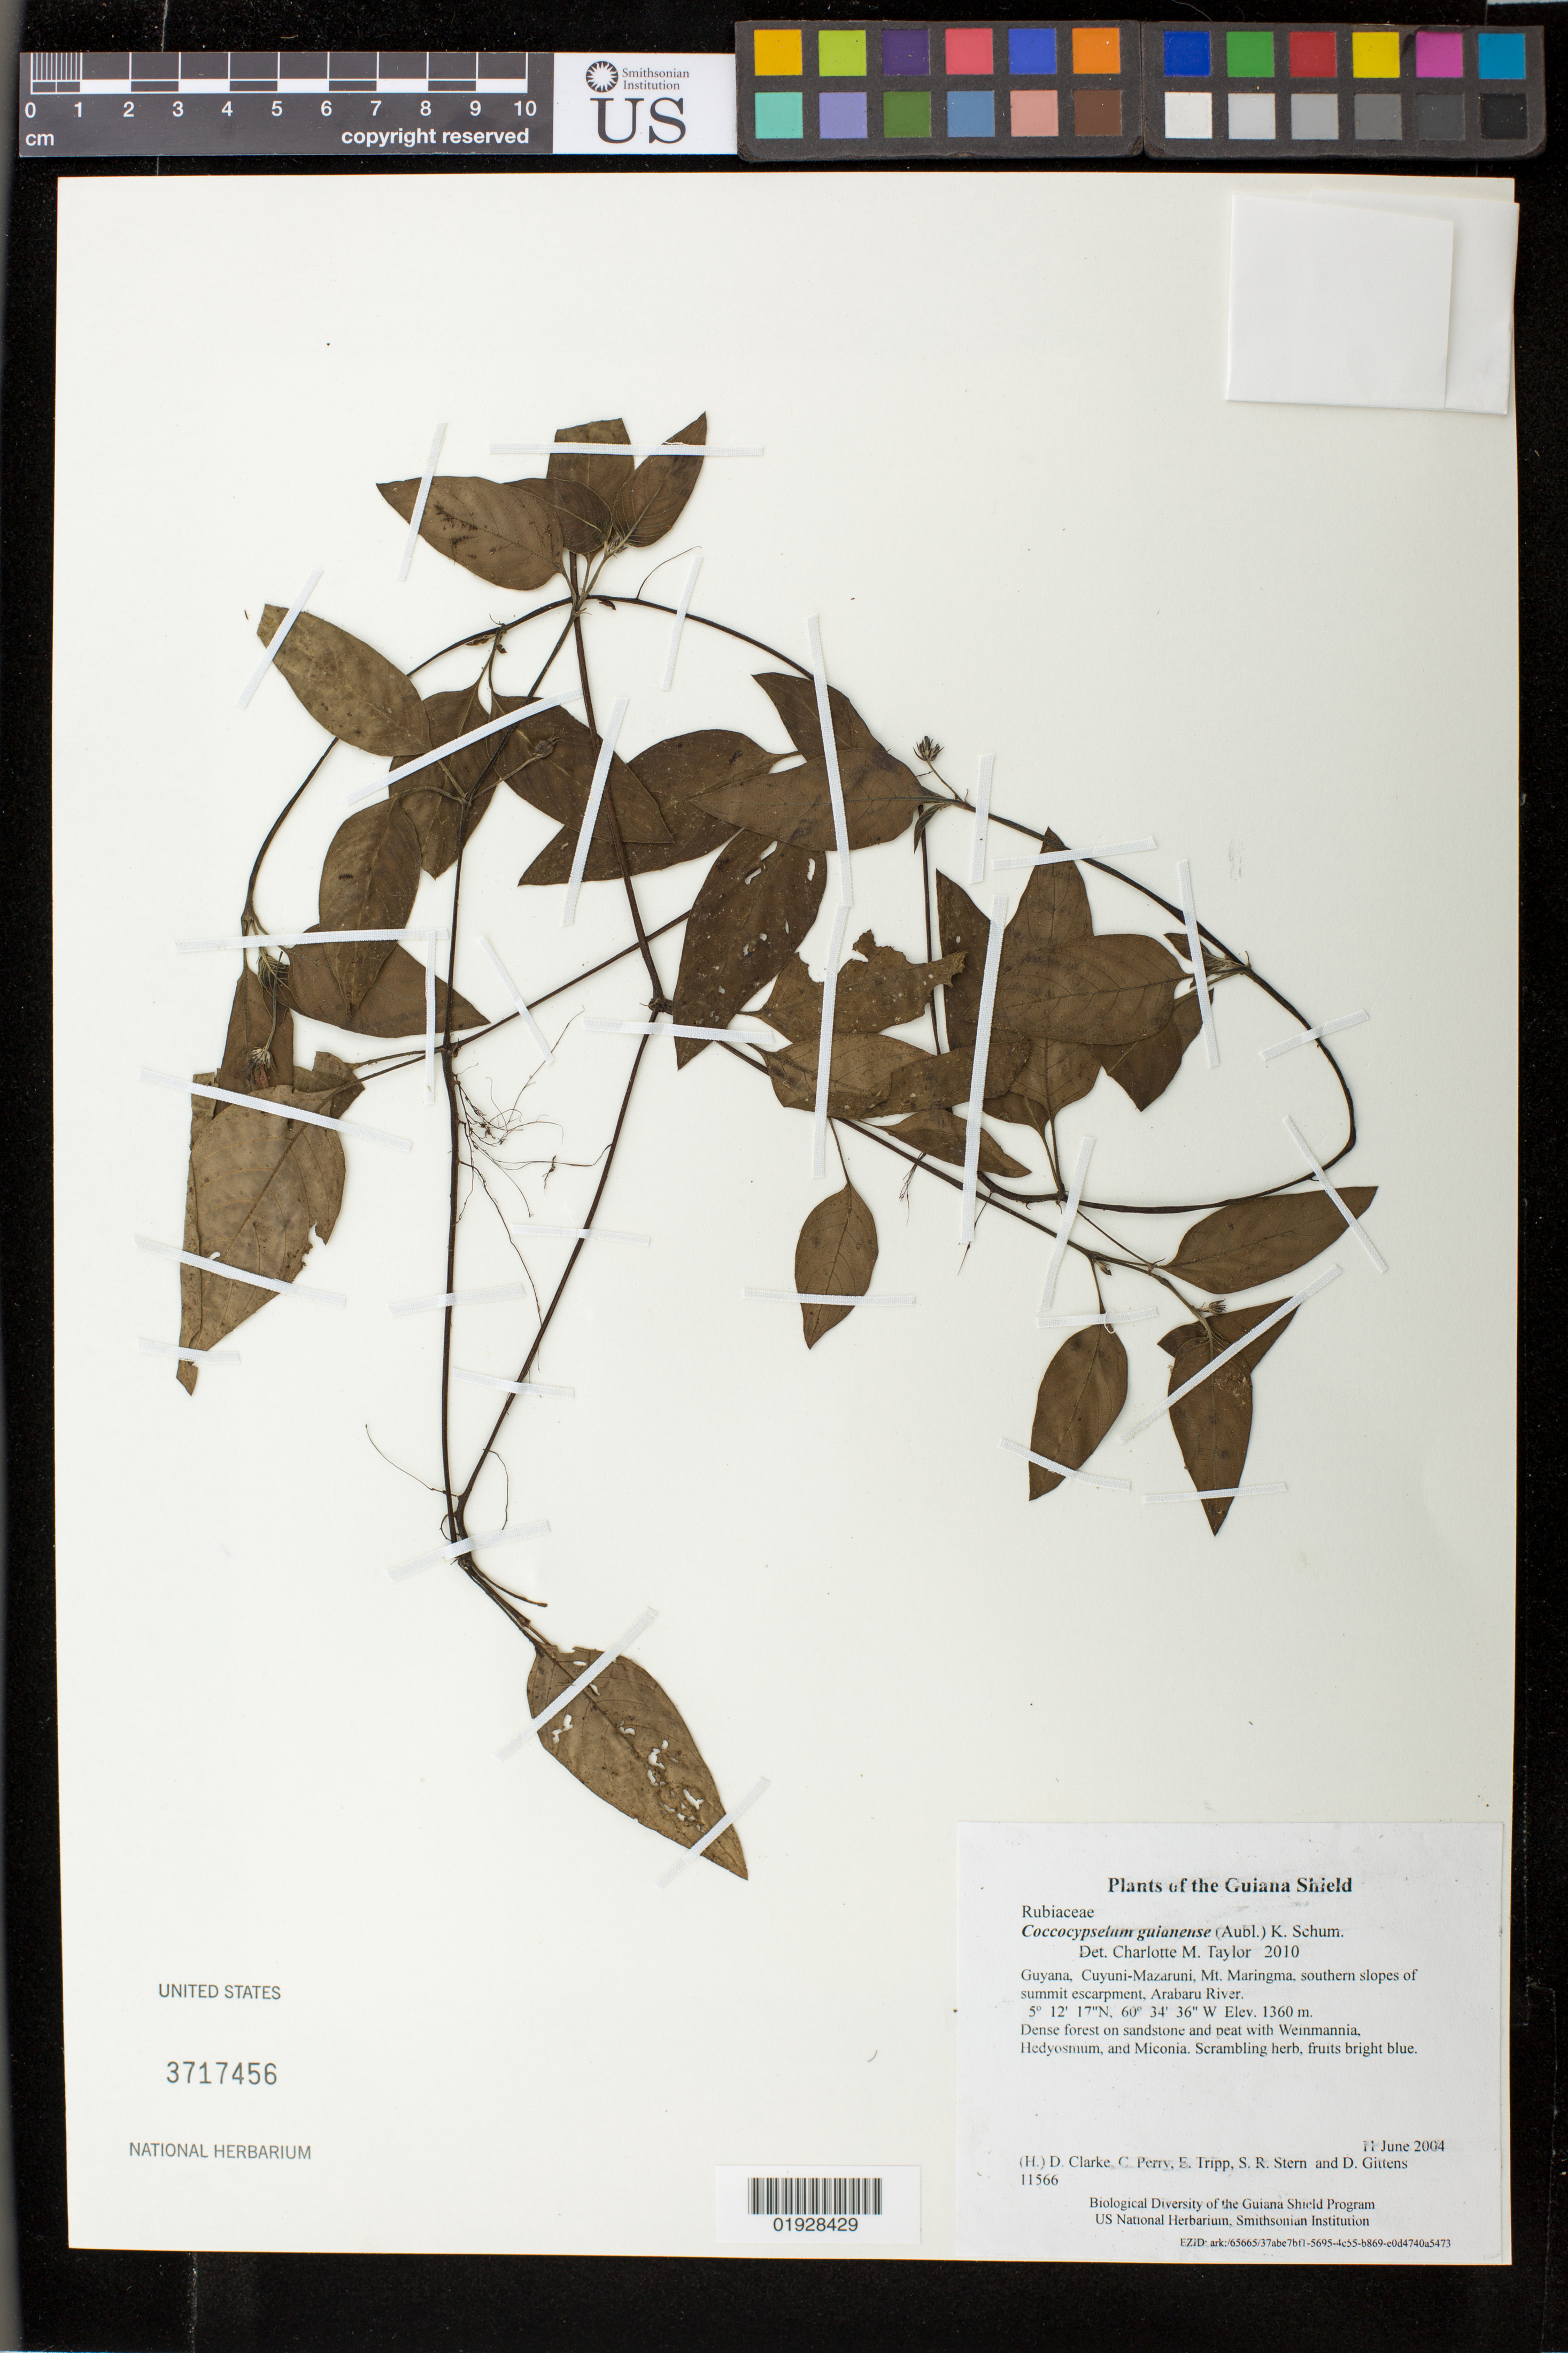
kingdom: Plantae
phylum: Tracheophyta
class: Magnoliopsida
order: Gentianales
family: Rubiaceae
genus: Coccocypselum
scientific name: Coccocypselum guianense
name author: (Aubl.) K. Schum.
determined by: Taylor, Charlotte M.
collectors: H. D. Clarke, C. Perry, E. Tripp, S. R. Stern & D. Gittens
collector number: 11566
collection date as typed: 11 June 2004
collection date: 2004-06-11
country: Guyana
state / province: Cuyuni-Mazaruni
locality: Mt. Maringma, southern slopes of summit escarpment, Arabaru River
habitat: Dense forest on sandstone and peat with Weinmannia, Hedyosmum, and Miconia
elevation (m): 1360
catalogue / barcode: US 3717456